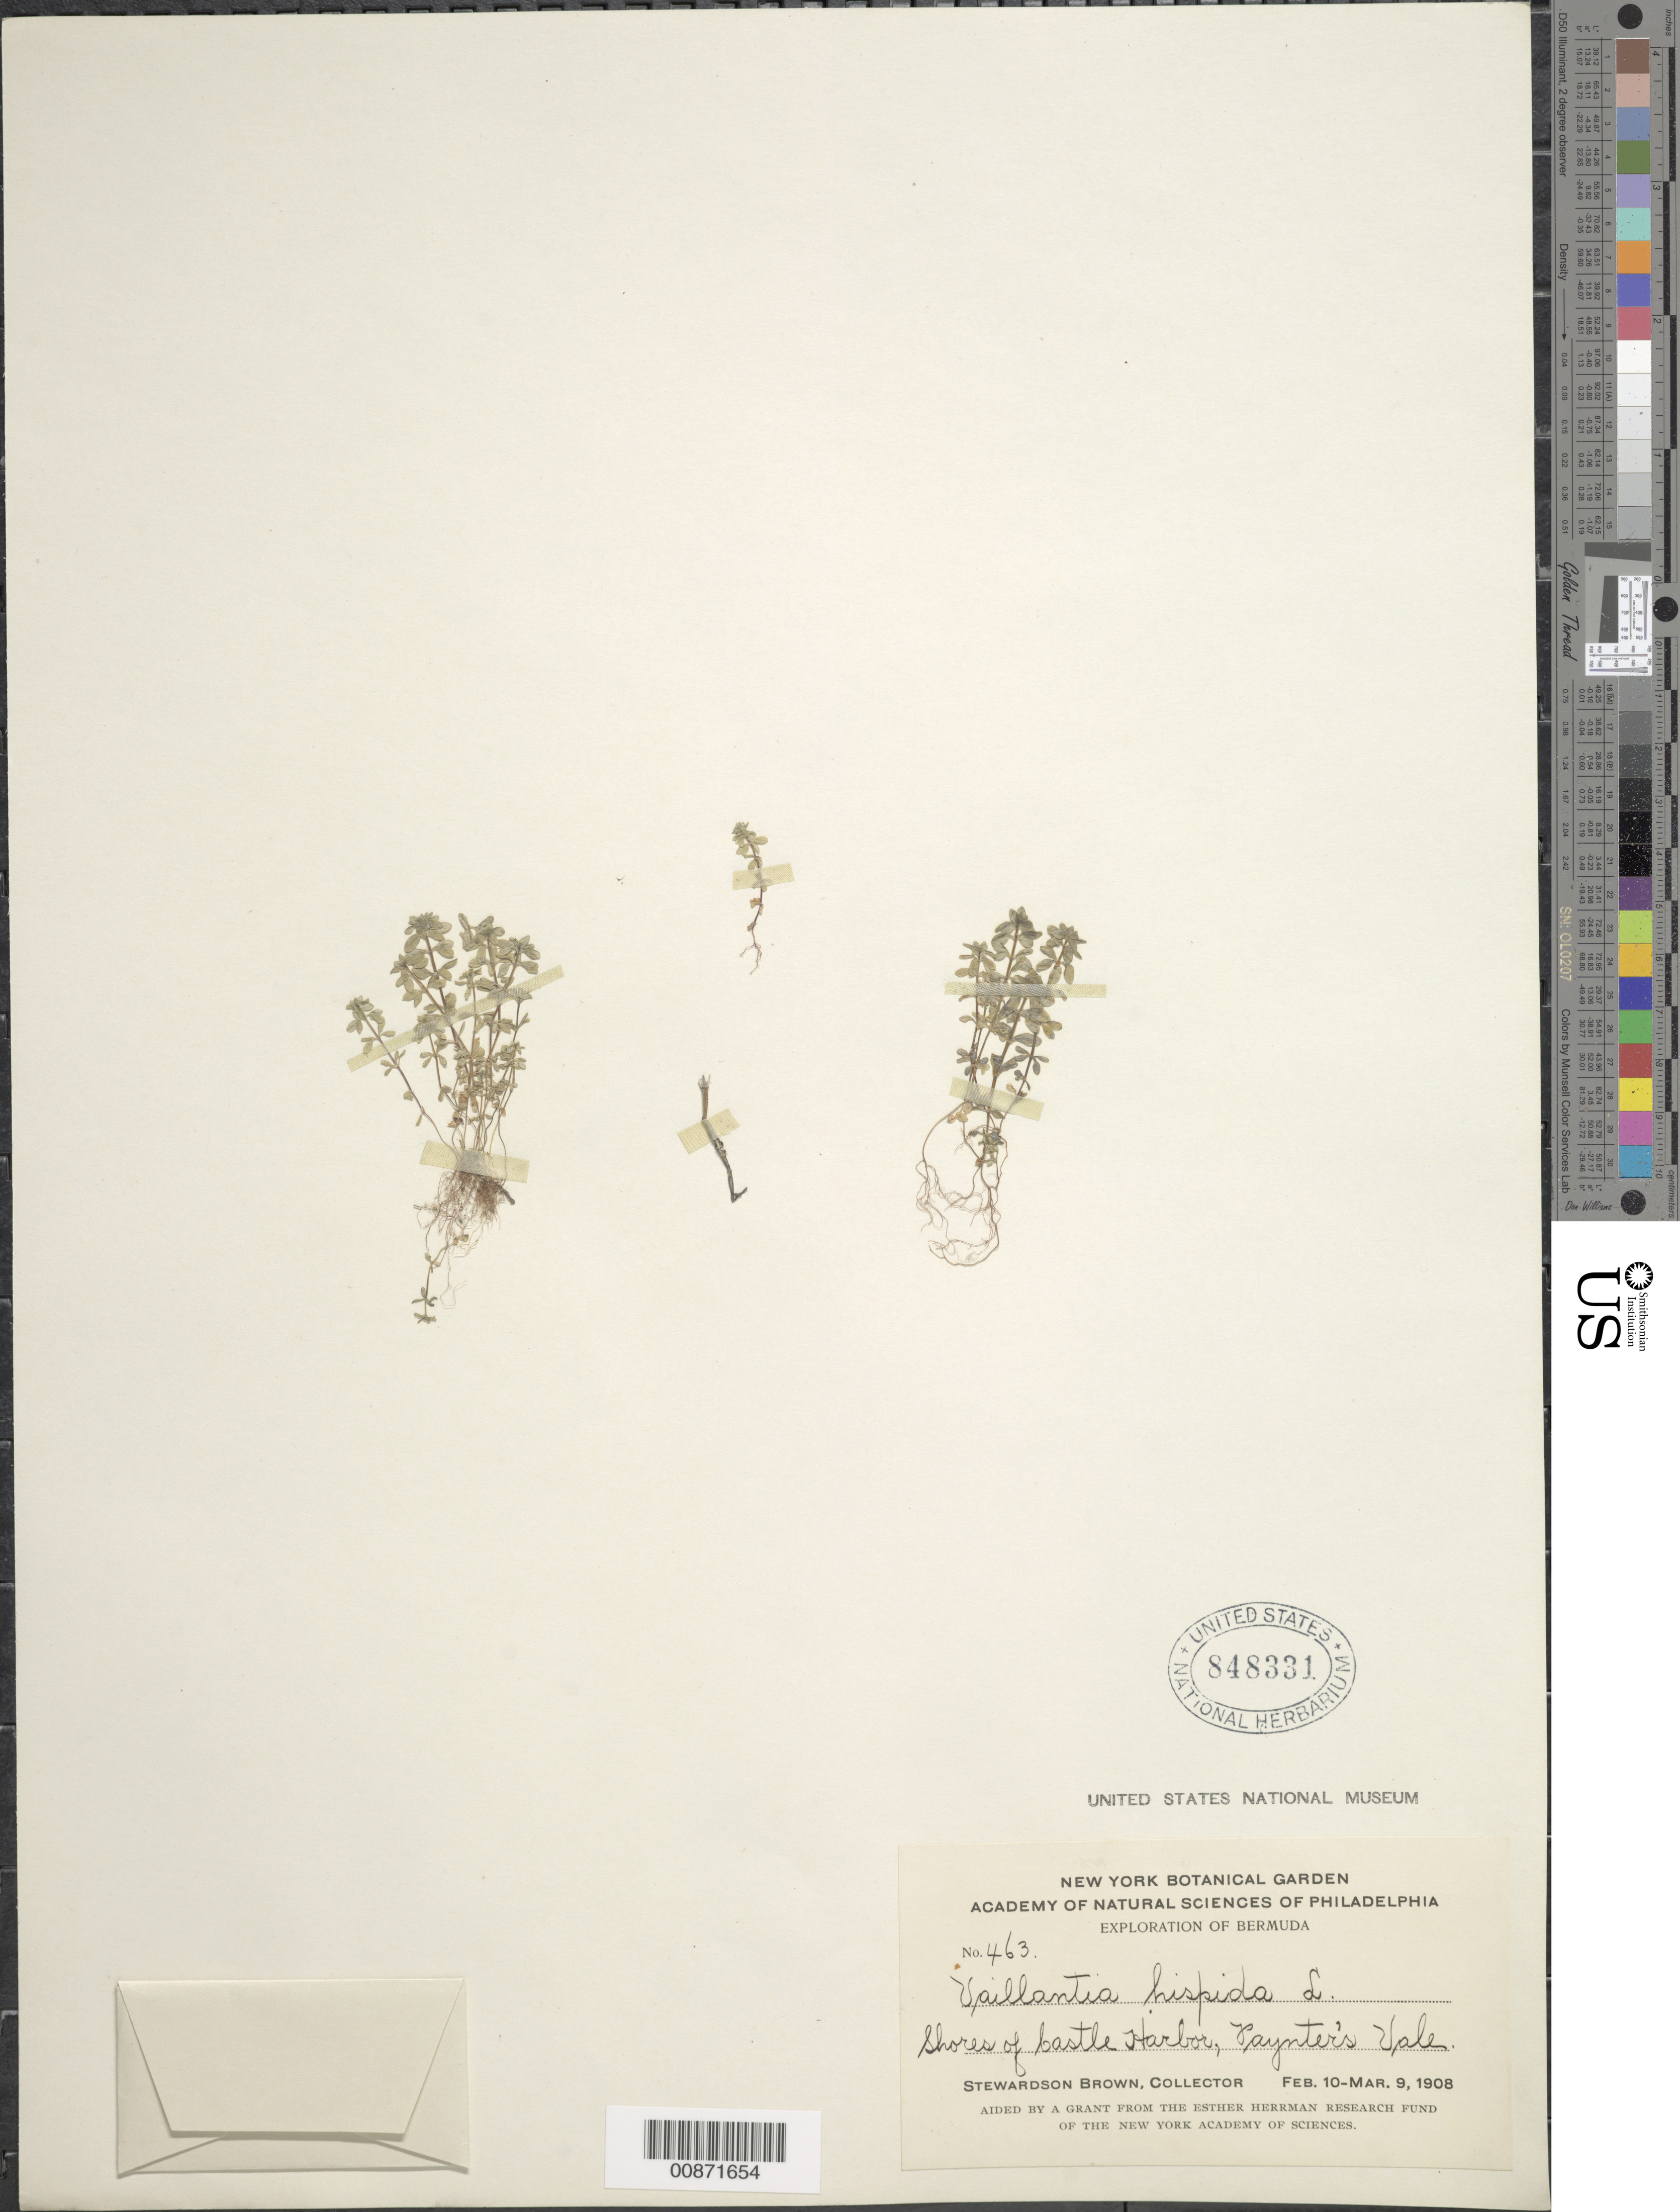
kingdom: Plantae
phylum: Tracheophyta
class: Magnoliopsida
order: Gentianales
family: Rubiaceae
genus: Valantia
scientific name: Valantia hispida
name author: L.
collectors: S. Brown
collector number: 463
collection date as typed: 10 Feb 1908 to 09 Mar 1908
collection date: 1908-02-10/1908-03-09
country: Bermuda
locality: Shores of Castle Harbor, Paynter's Vale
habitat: Shores of harbor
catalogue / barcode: US 848331